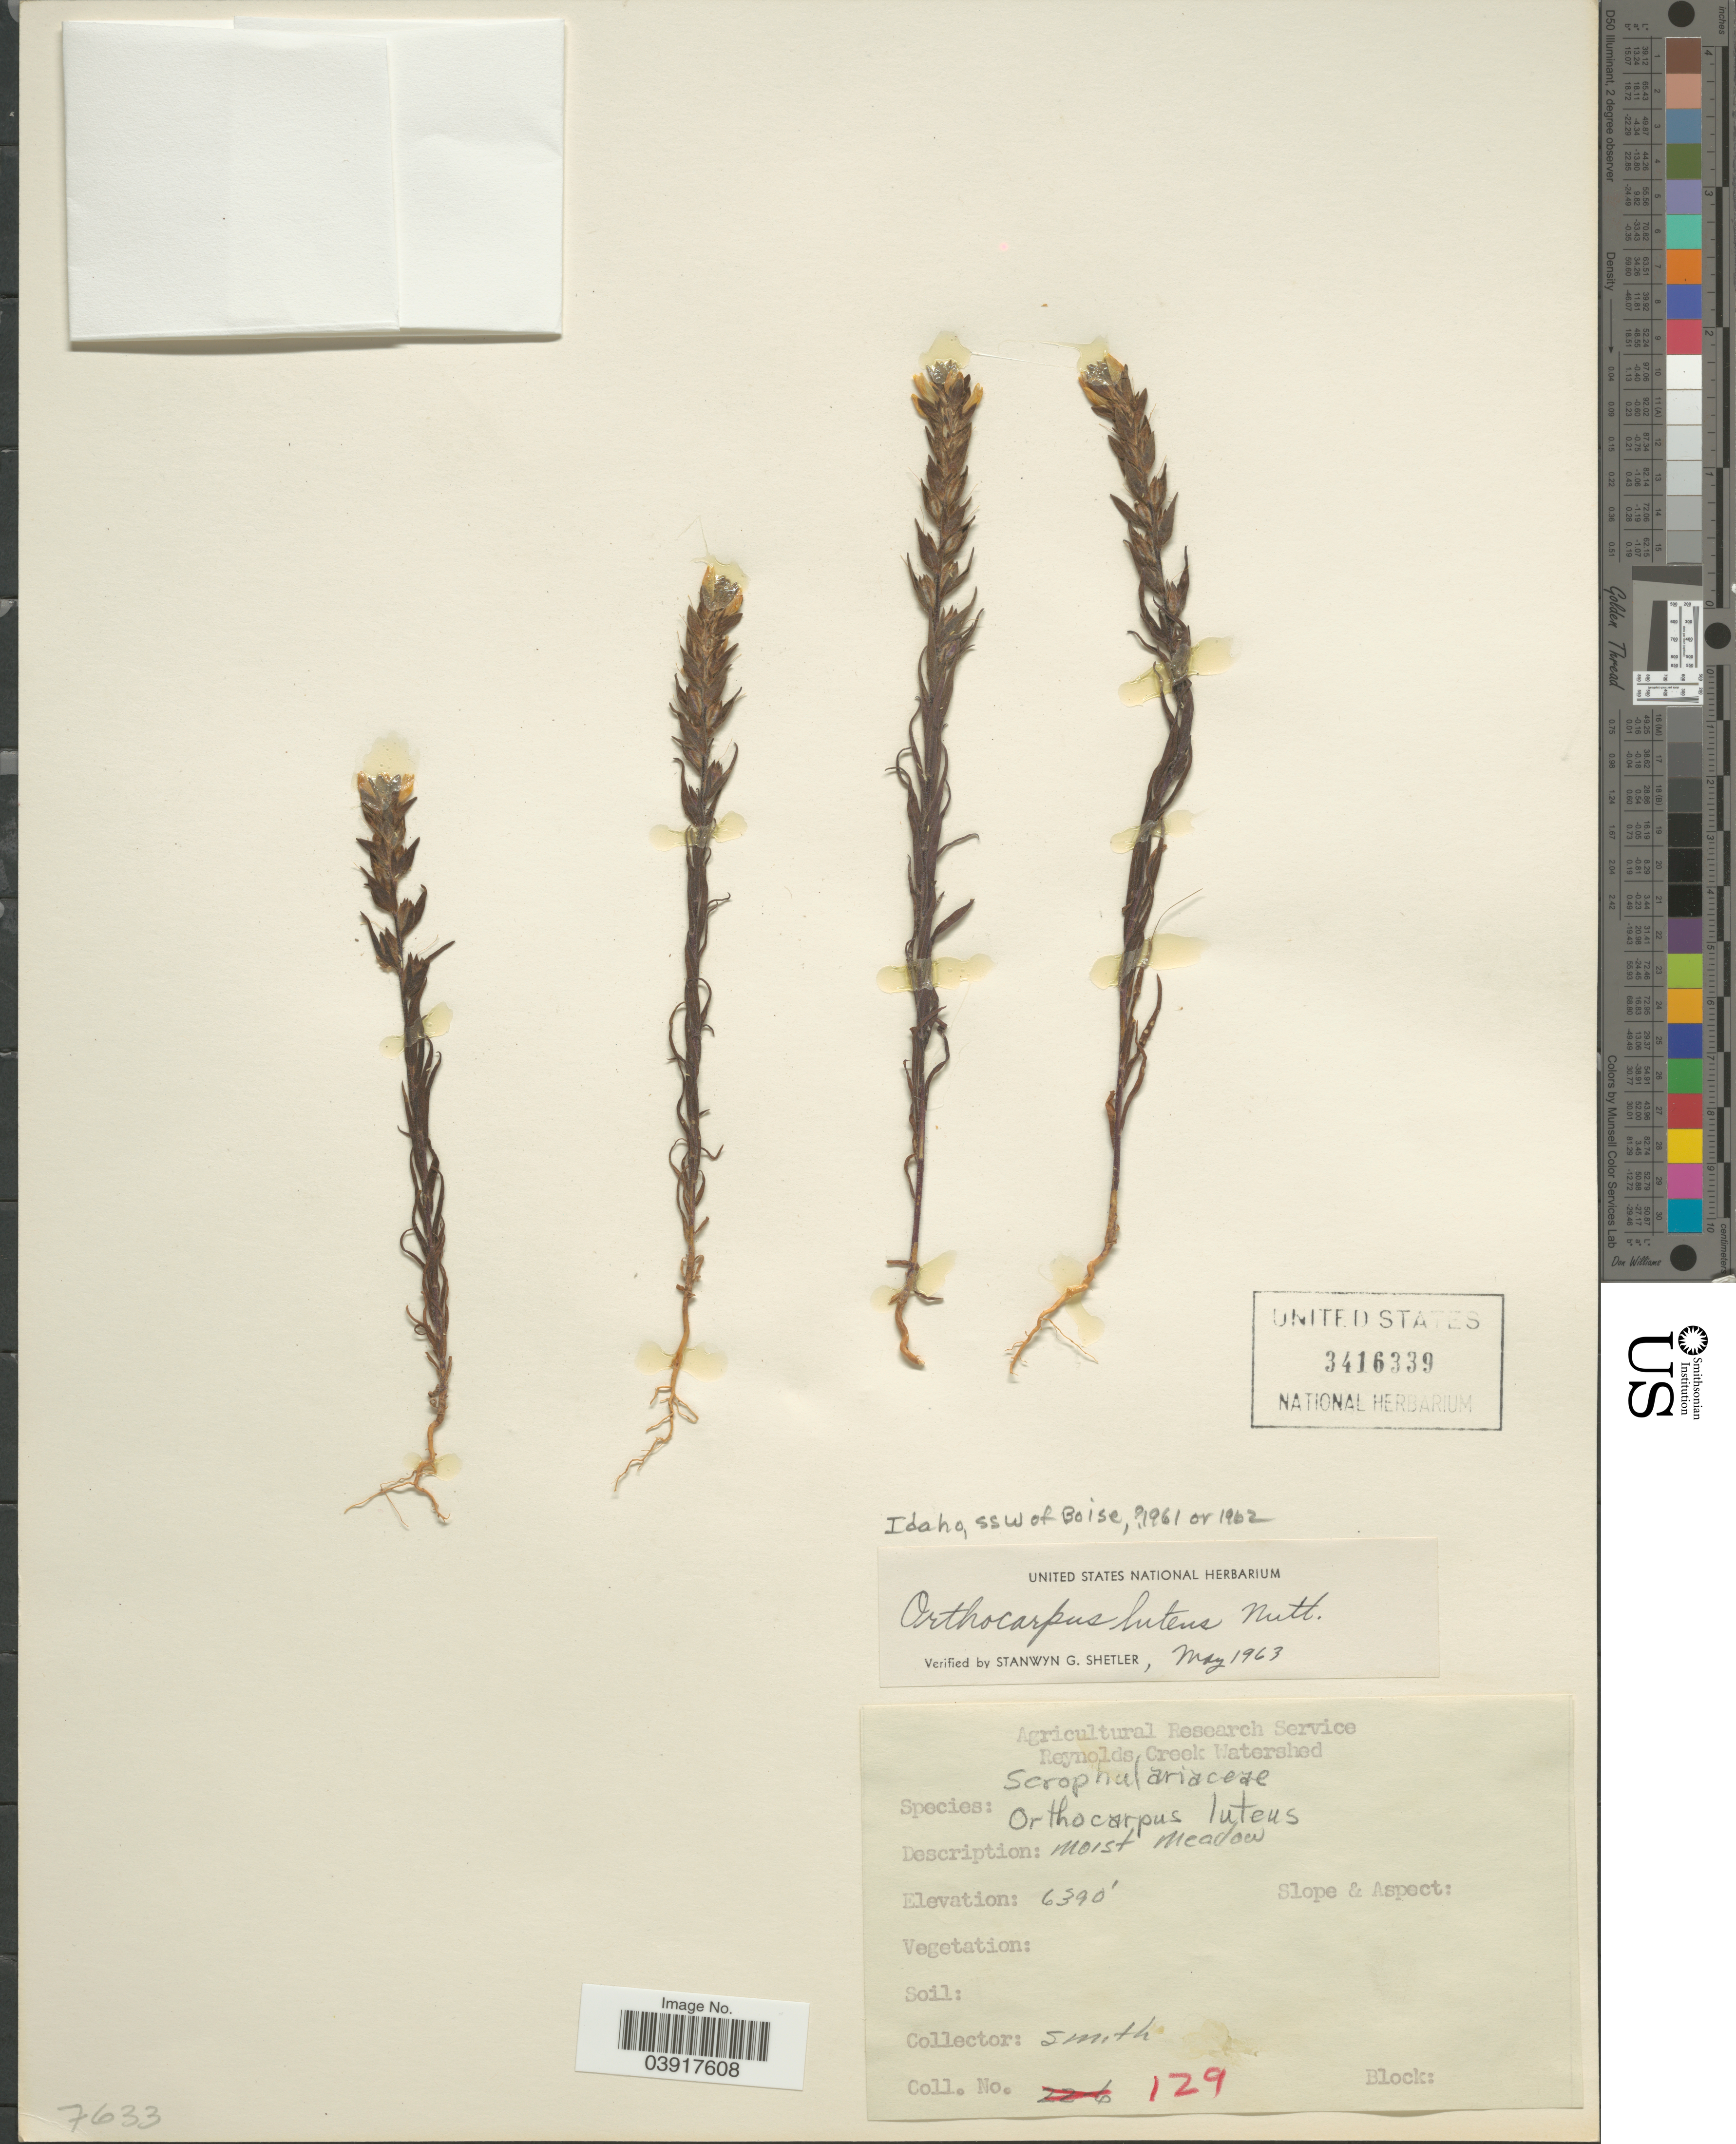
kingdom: Plantae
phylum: Tracheophyta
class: Magnoliopsida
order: Lamiales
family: Orobanchaceae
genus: Orthocarpus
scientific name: Orthocarpus luteus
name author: Nutt.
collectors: -- Smith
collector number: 129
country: United States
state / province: Idaho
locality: Reynolds Creek Watershed.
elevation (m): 1948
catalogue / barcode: US 3416339